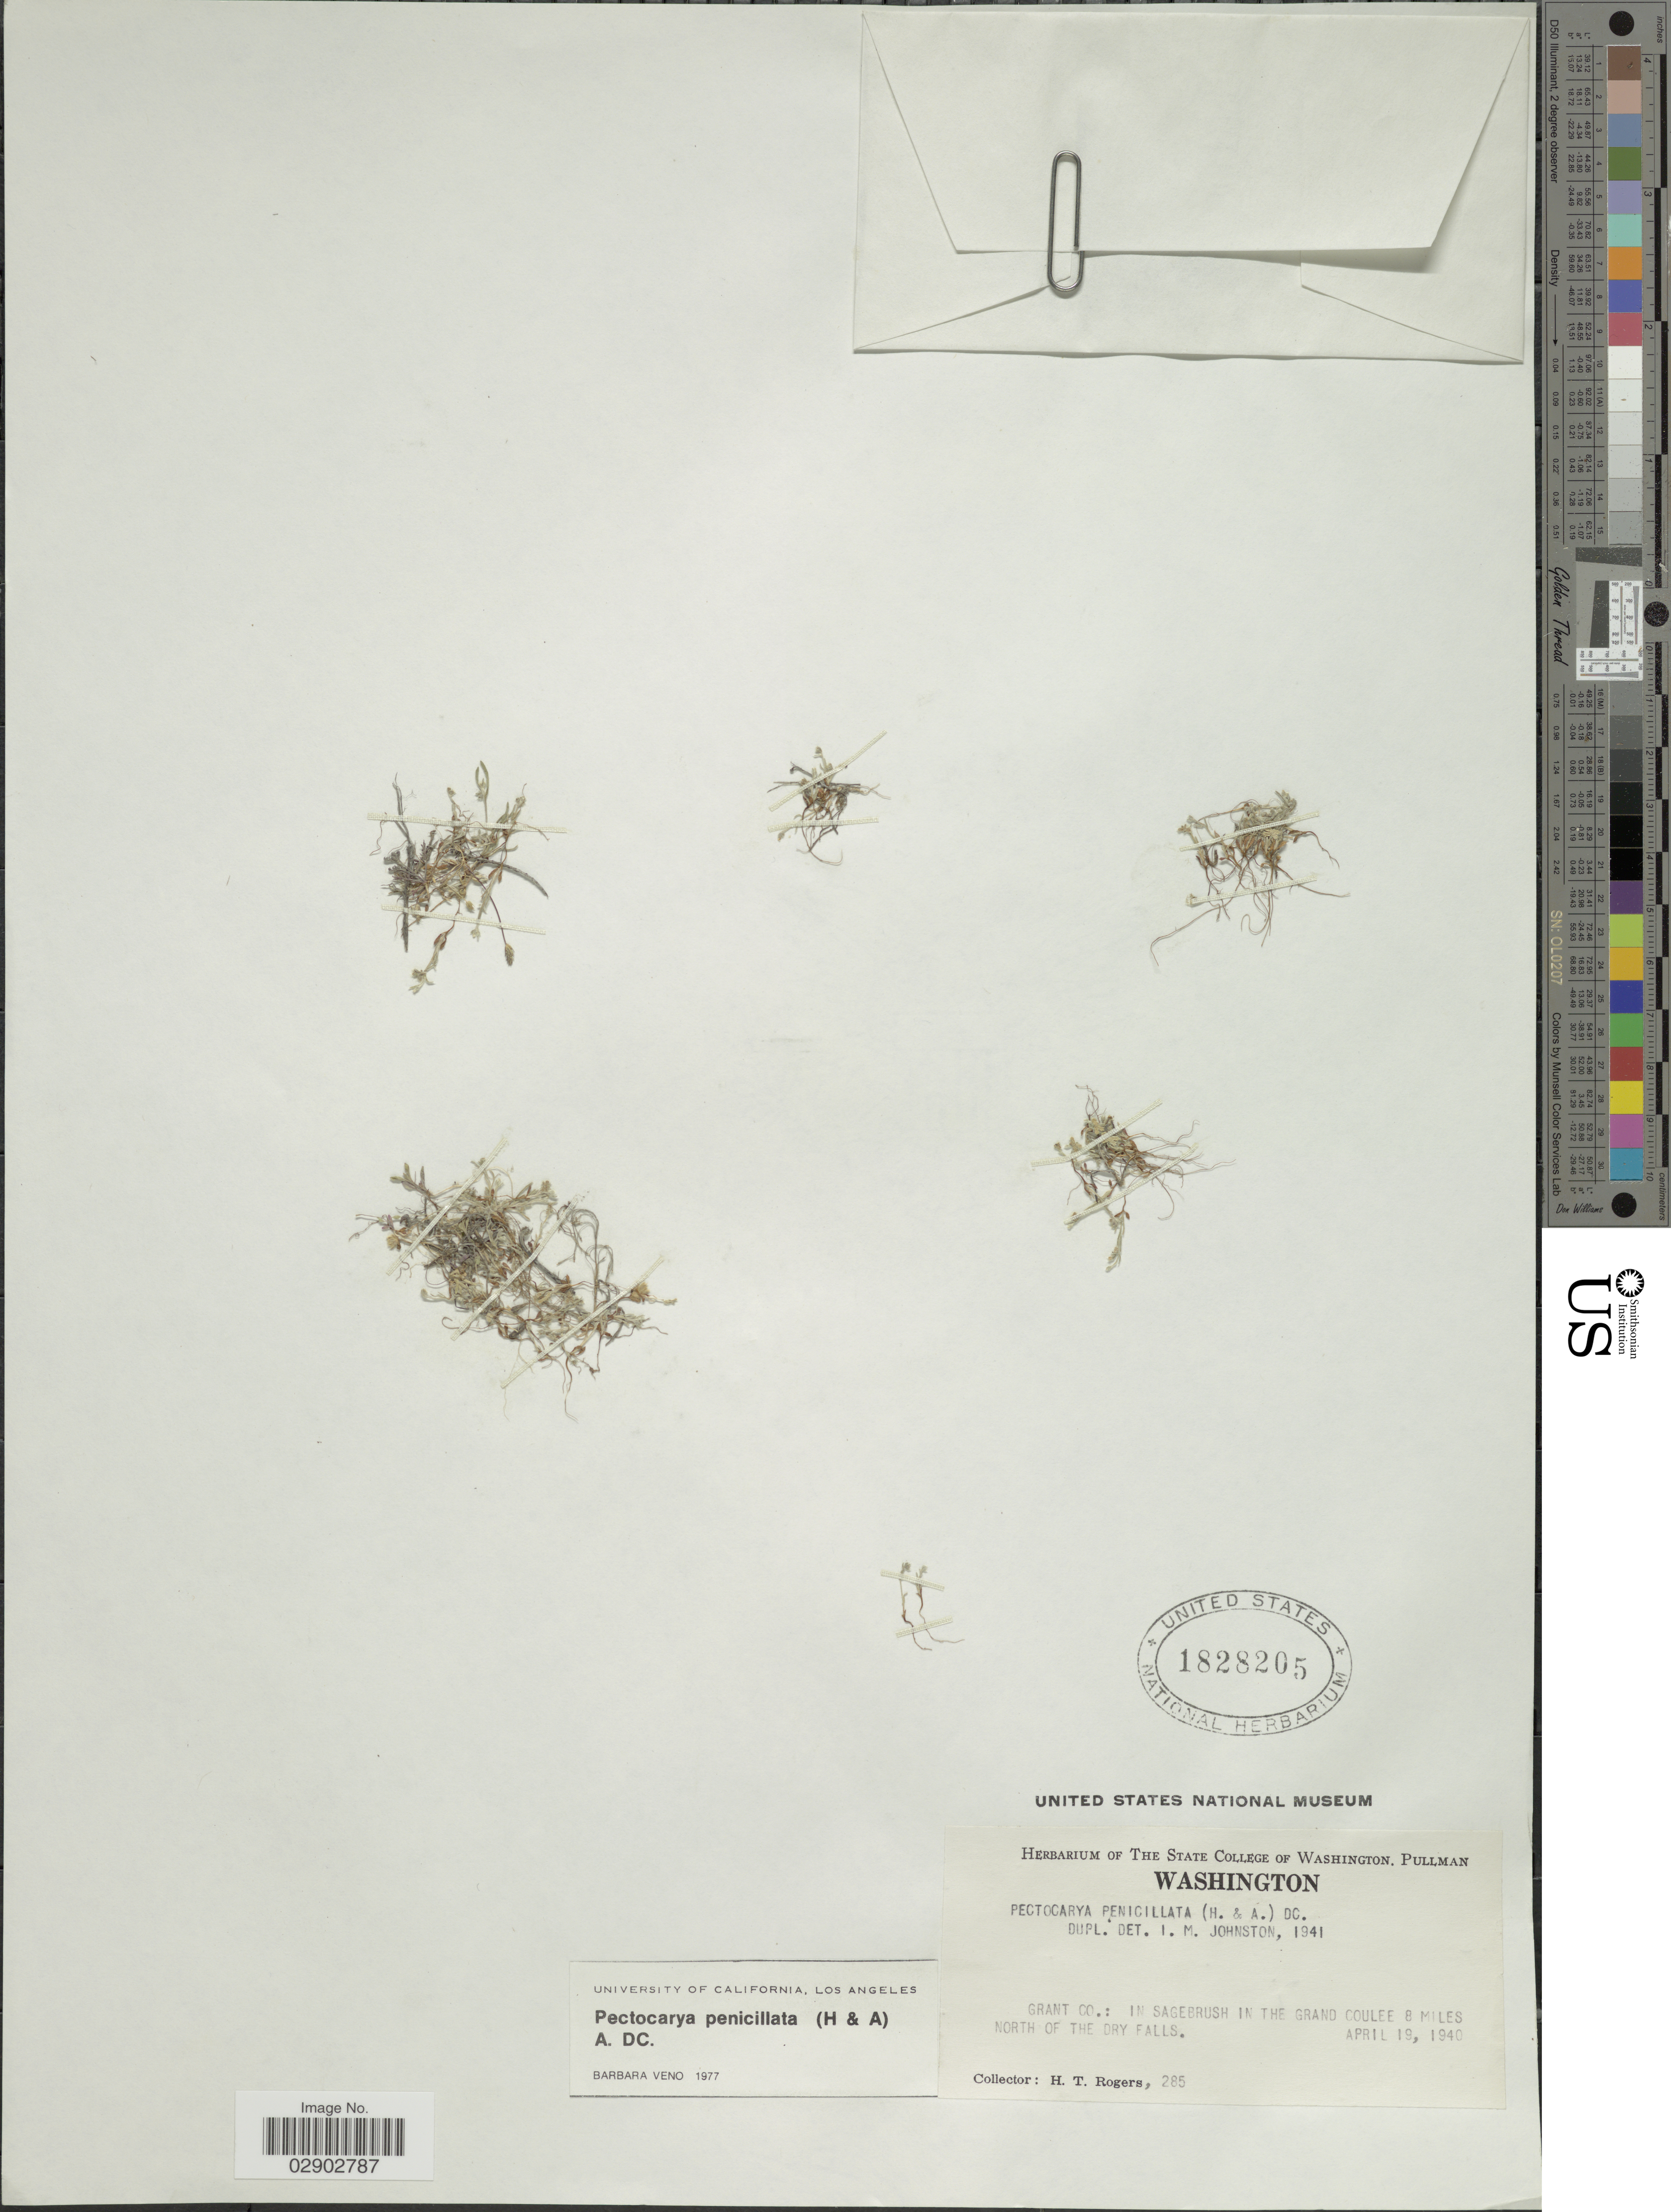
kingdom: Plantae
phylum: Tracheophyta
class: Magnoliopsida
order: Boraginales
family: Boraginaceae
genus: Pectocarya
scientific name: Pectocarya penicillata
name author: Hook. & Arn.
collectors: H. Rogers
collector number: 285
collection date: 1940-04-19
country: United States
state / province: Washington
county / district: Grant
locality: Grant Co.: In Sagebrush in the Grand Coulee 8 miles north of the Dry Falls.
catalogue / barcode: US 1828205